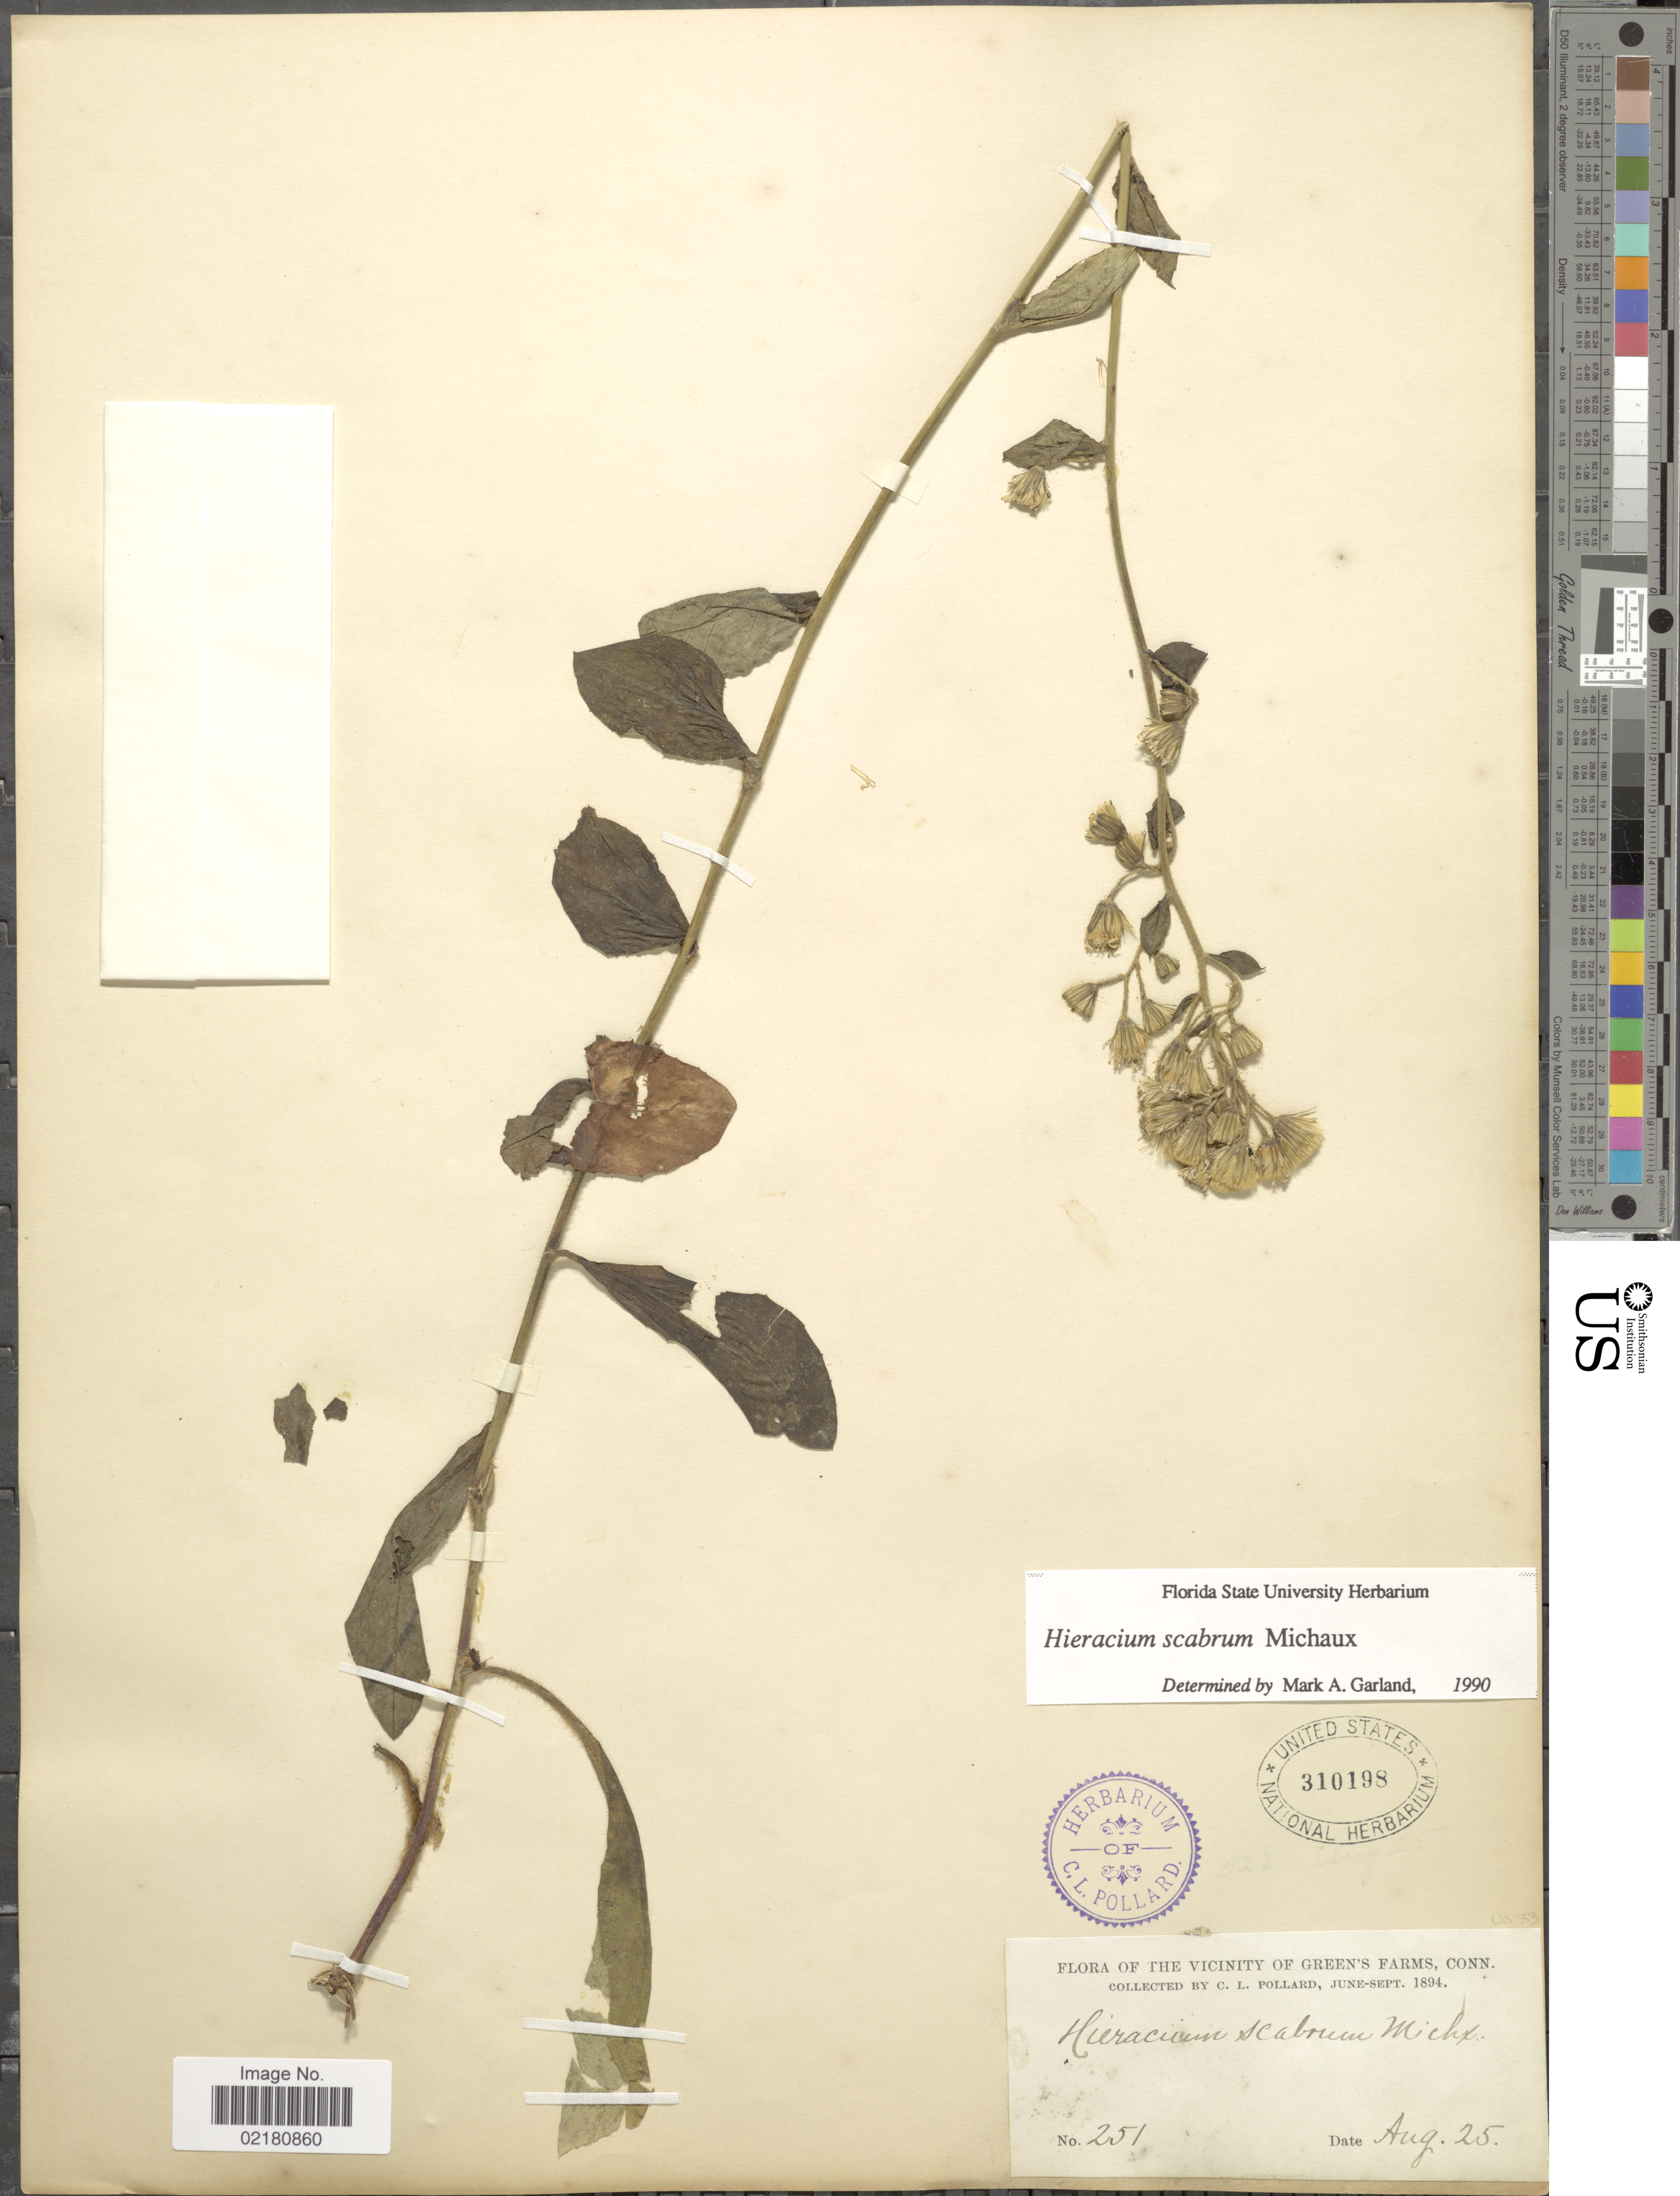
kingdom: Plantae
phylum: Tracheophyta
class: Magnoliopsida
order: Asterales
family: Asteraceae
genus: Pilosella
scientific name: Pilosella verruculata subsp. verruculata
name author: (Link) Soják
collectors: C. L. Pollard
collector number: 251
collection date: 1894-08-25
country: United States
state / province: Connecticut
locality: Vicinity of Green's Farms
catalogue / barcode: US 310198